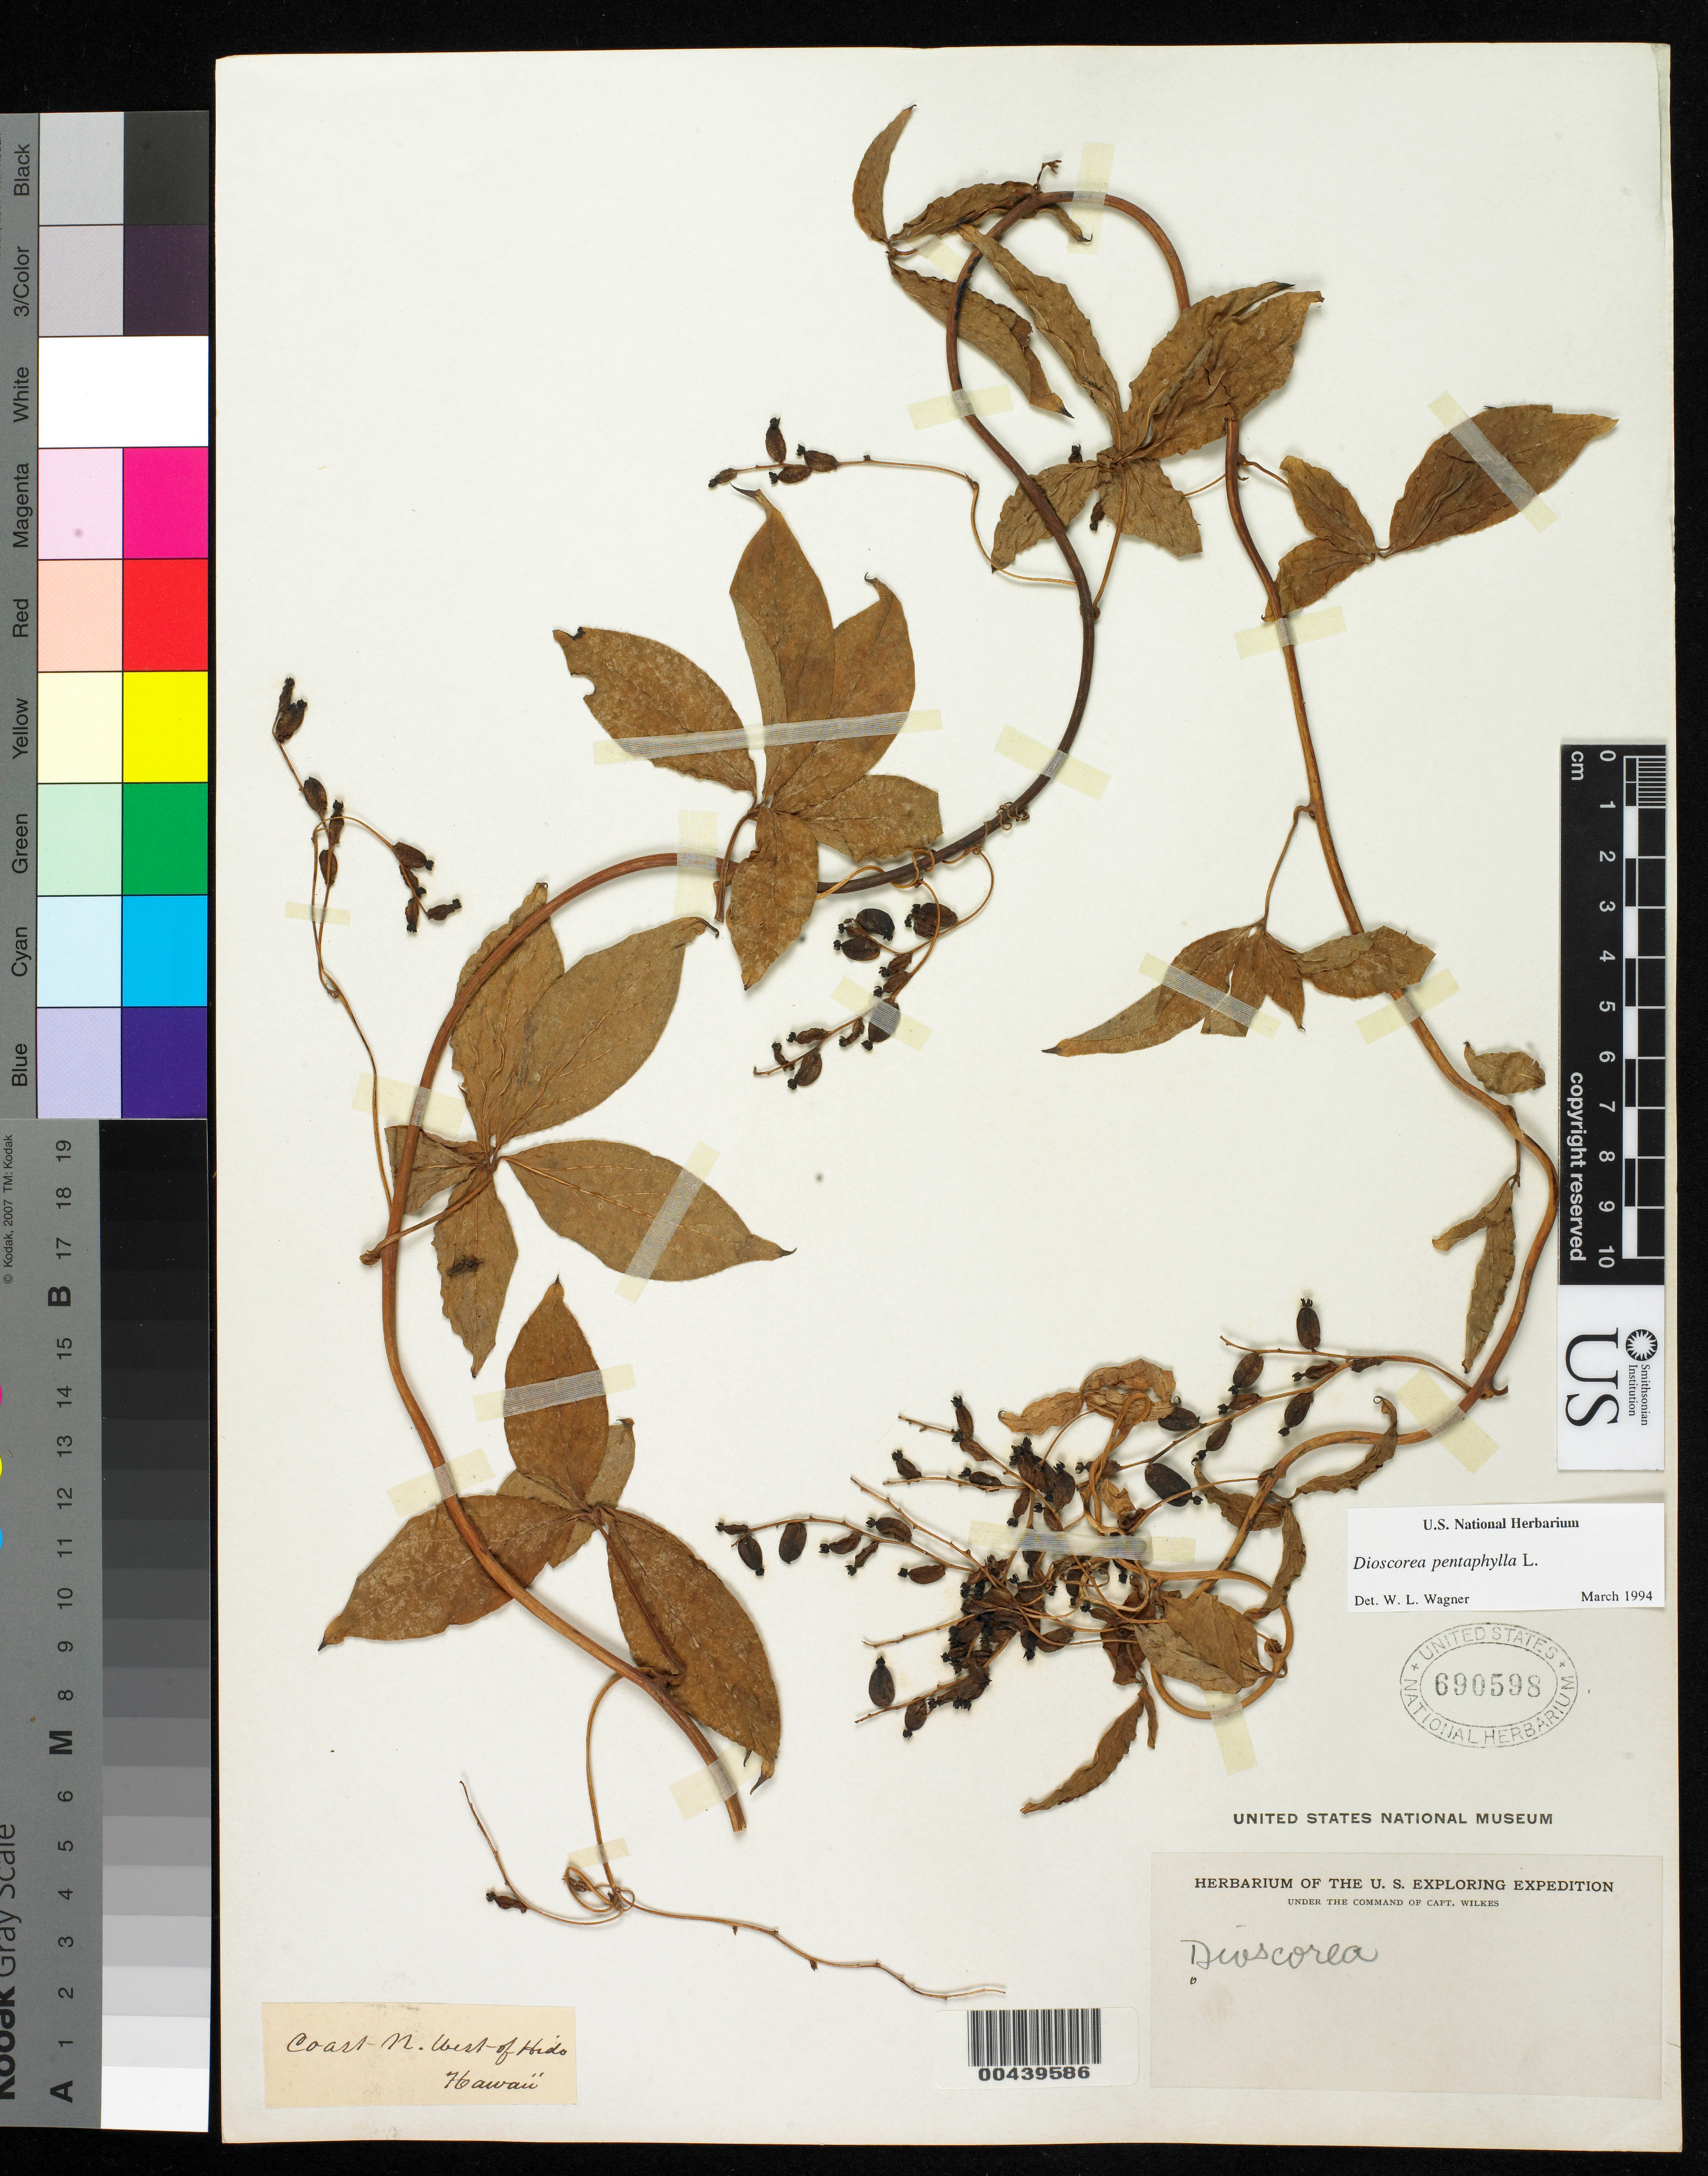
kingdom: Plantae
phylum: Tracheophyta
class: Liliopsida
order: Dioscoreales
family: Dioscoreaceae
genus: Dioscorea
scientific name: Dioscorea pentaphylla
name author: L.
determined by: Wagner, W. L., (BOT), Smithsonian Institution - National Museum of Natural History (UNITED STATES)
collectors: Wilkes Explor. Exped.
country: United States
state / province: Hawaii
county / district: Hawaii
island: Hawaii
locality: Coast NW of Hilo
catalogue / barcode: US 690598